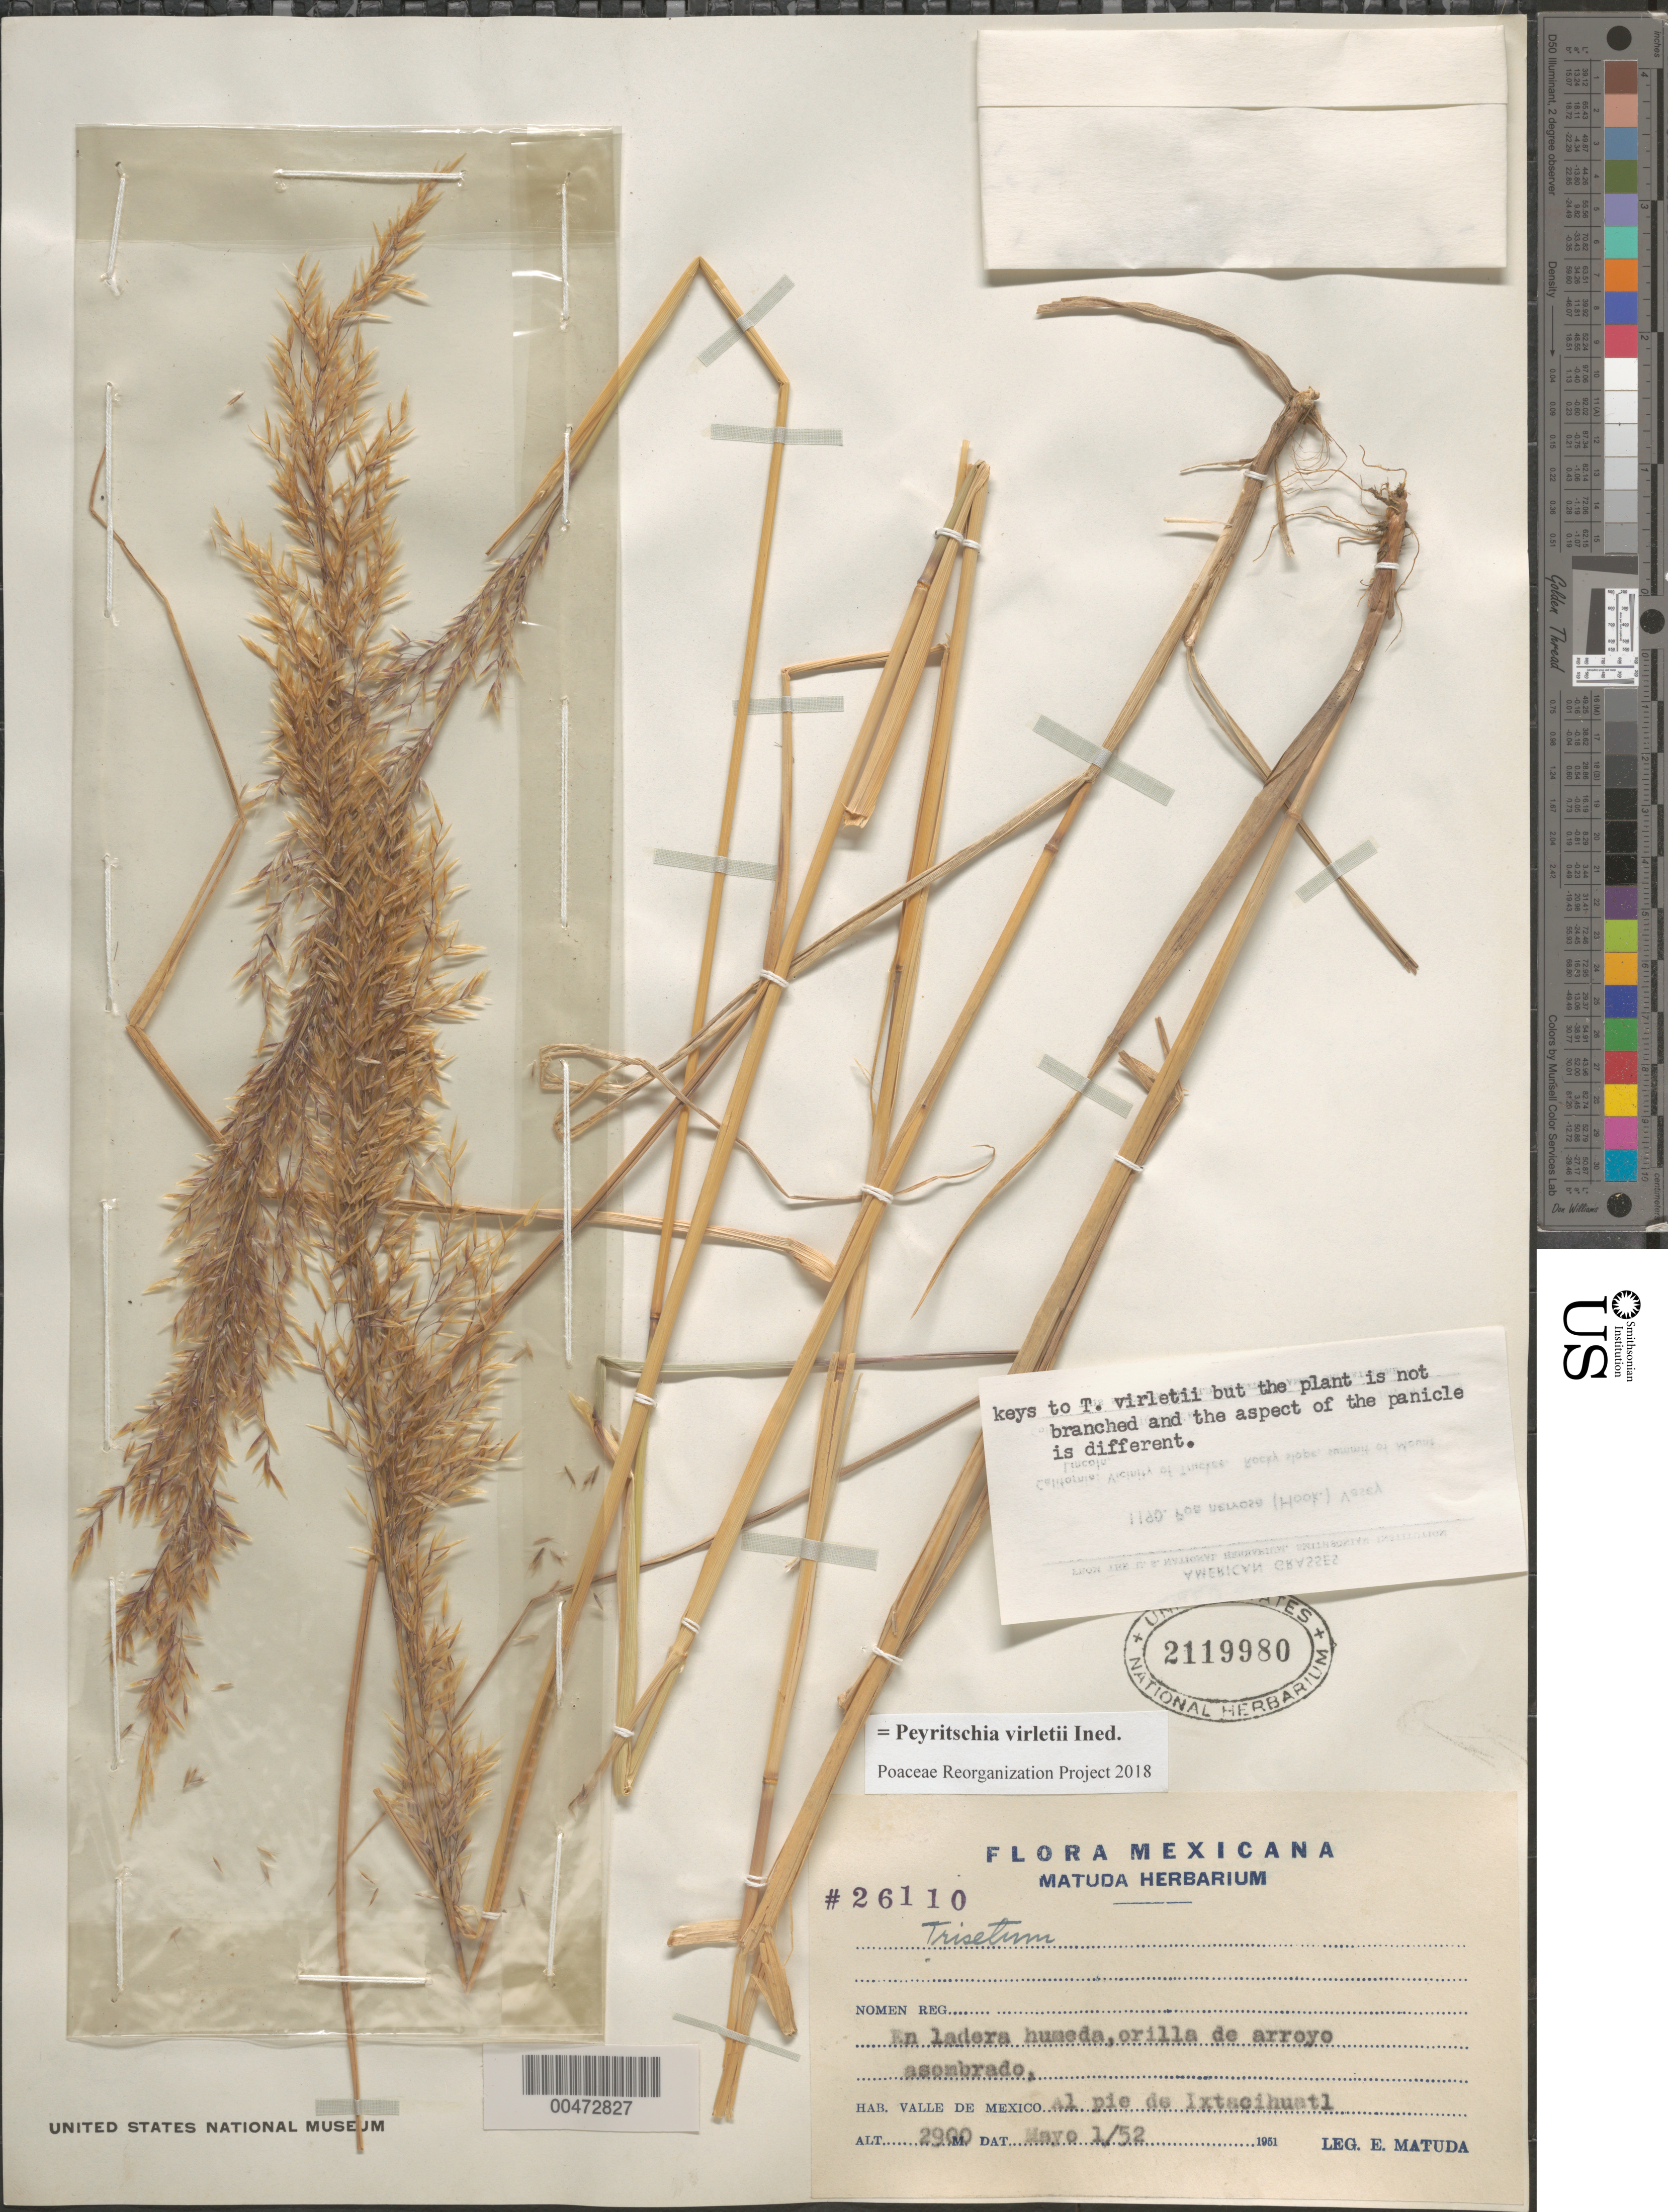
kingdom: Plantae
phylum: Tracheophyta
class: Liliopsida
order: Poales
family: Poaceae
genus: Peyritschia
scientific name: Peyritschia virletii ined.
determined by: Poaceae Reorganization Project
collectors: E. Matuda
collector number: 26110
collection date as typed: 1 May 1952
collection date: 1952-05-01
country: Mexico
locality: Valley of Mexico, foot of Ixtaccihuatl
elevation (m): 2900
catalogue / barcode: US 219980